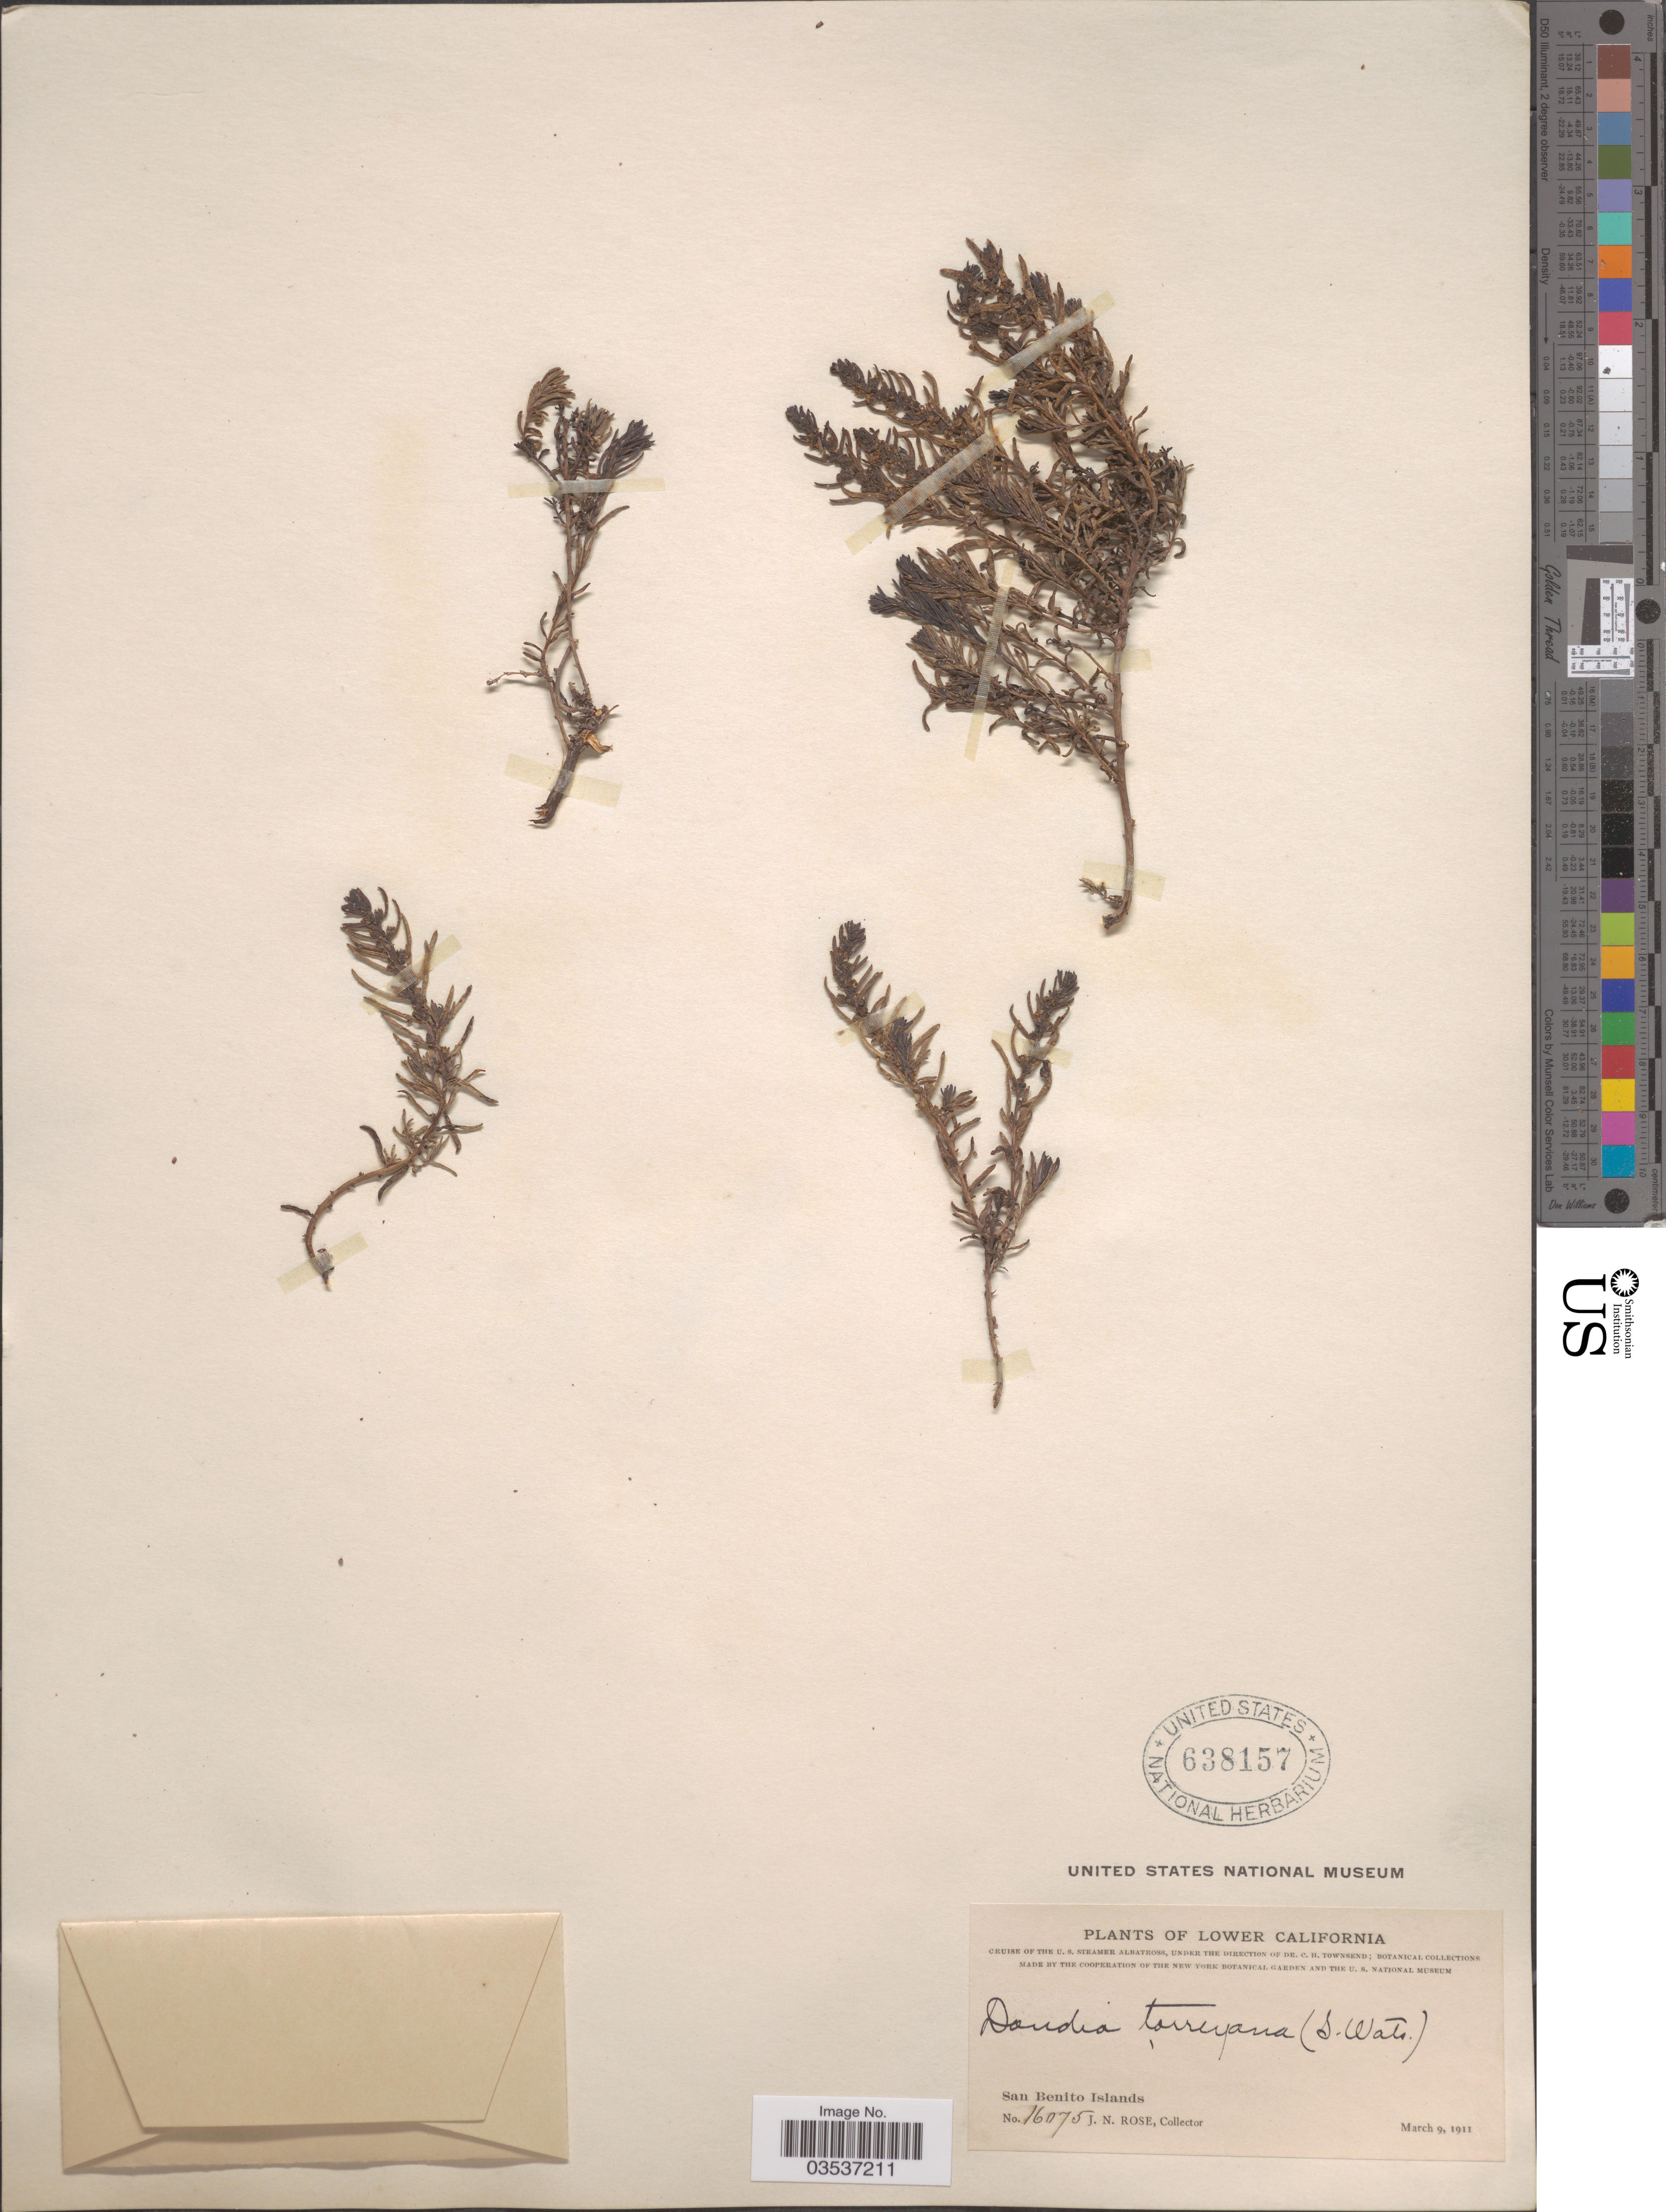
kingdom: Plantae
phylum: Tracheophyta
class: Magnoliopsida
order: Caryophyllales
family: Amaranthaceae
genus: Suaeda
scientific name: Suaeda californica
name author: S. Watson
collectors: J. N. Rose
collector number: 16075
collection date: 1911-03-09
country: Mexico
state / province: Baja California Norte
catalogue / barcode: US 638157